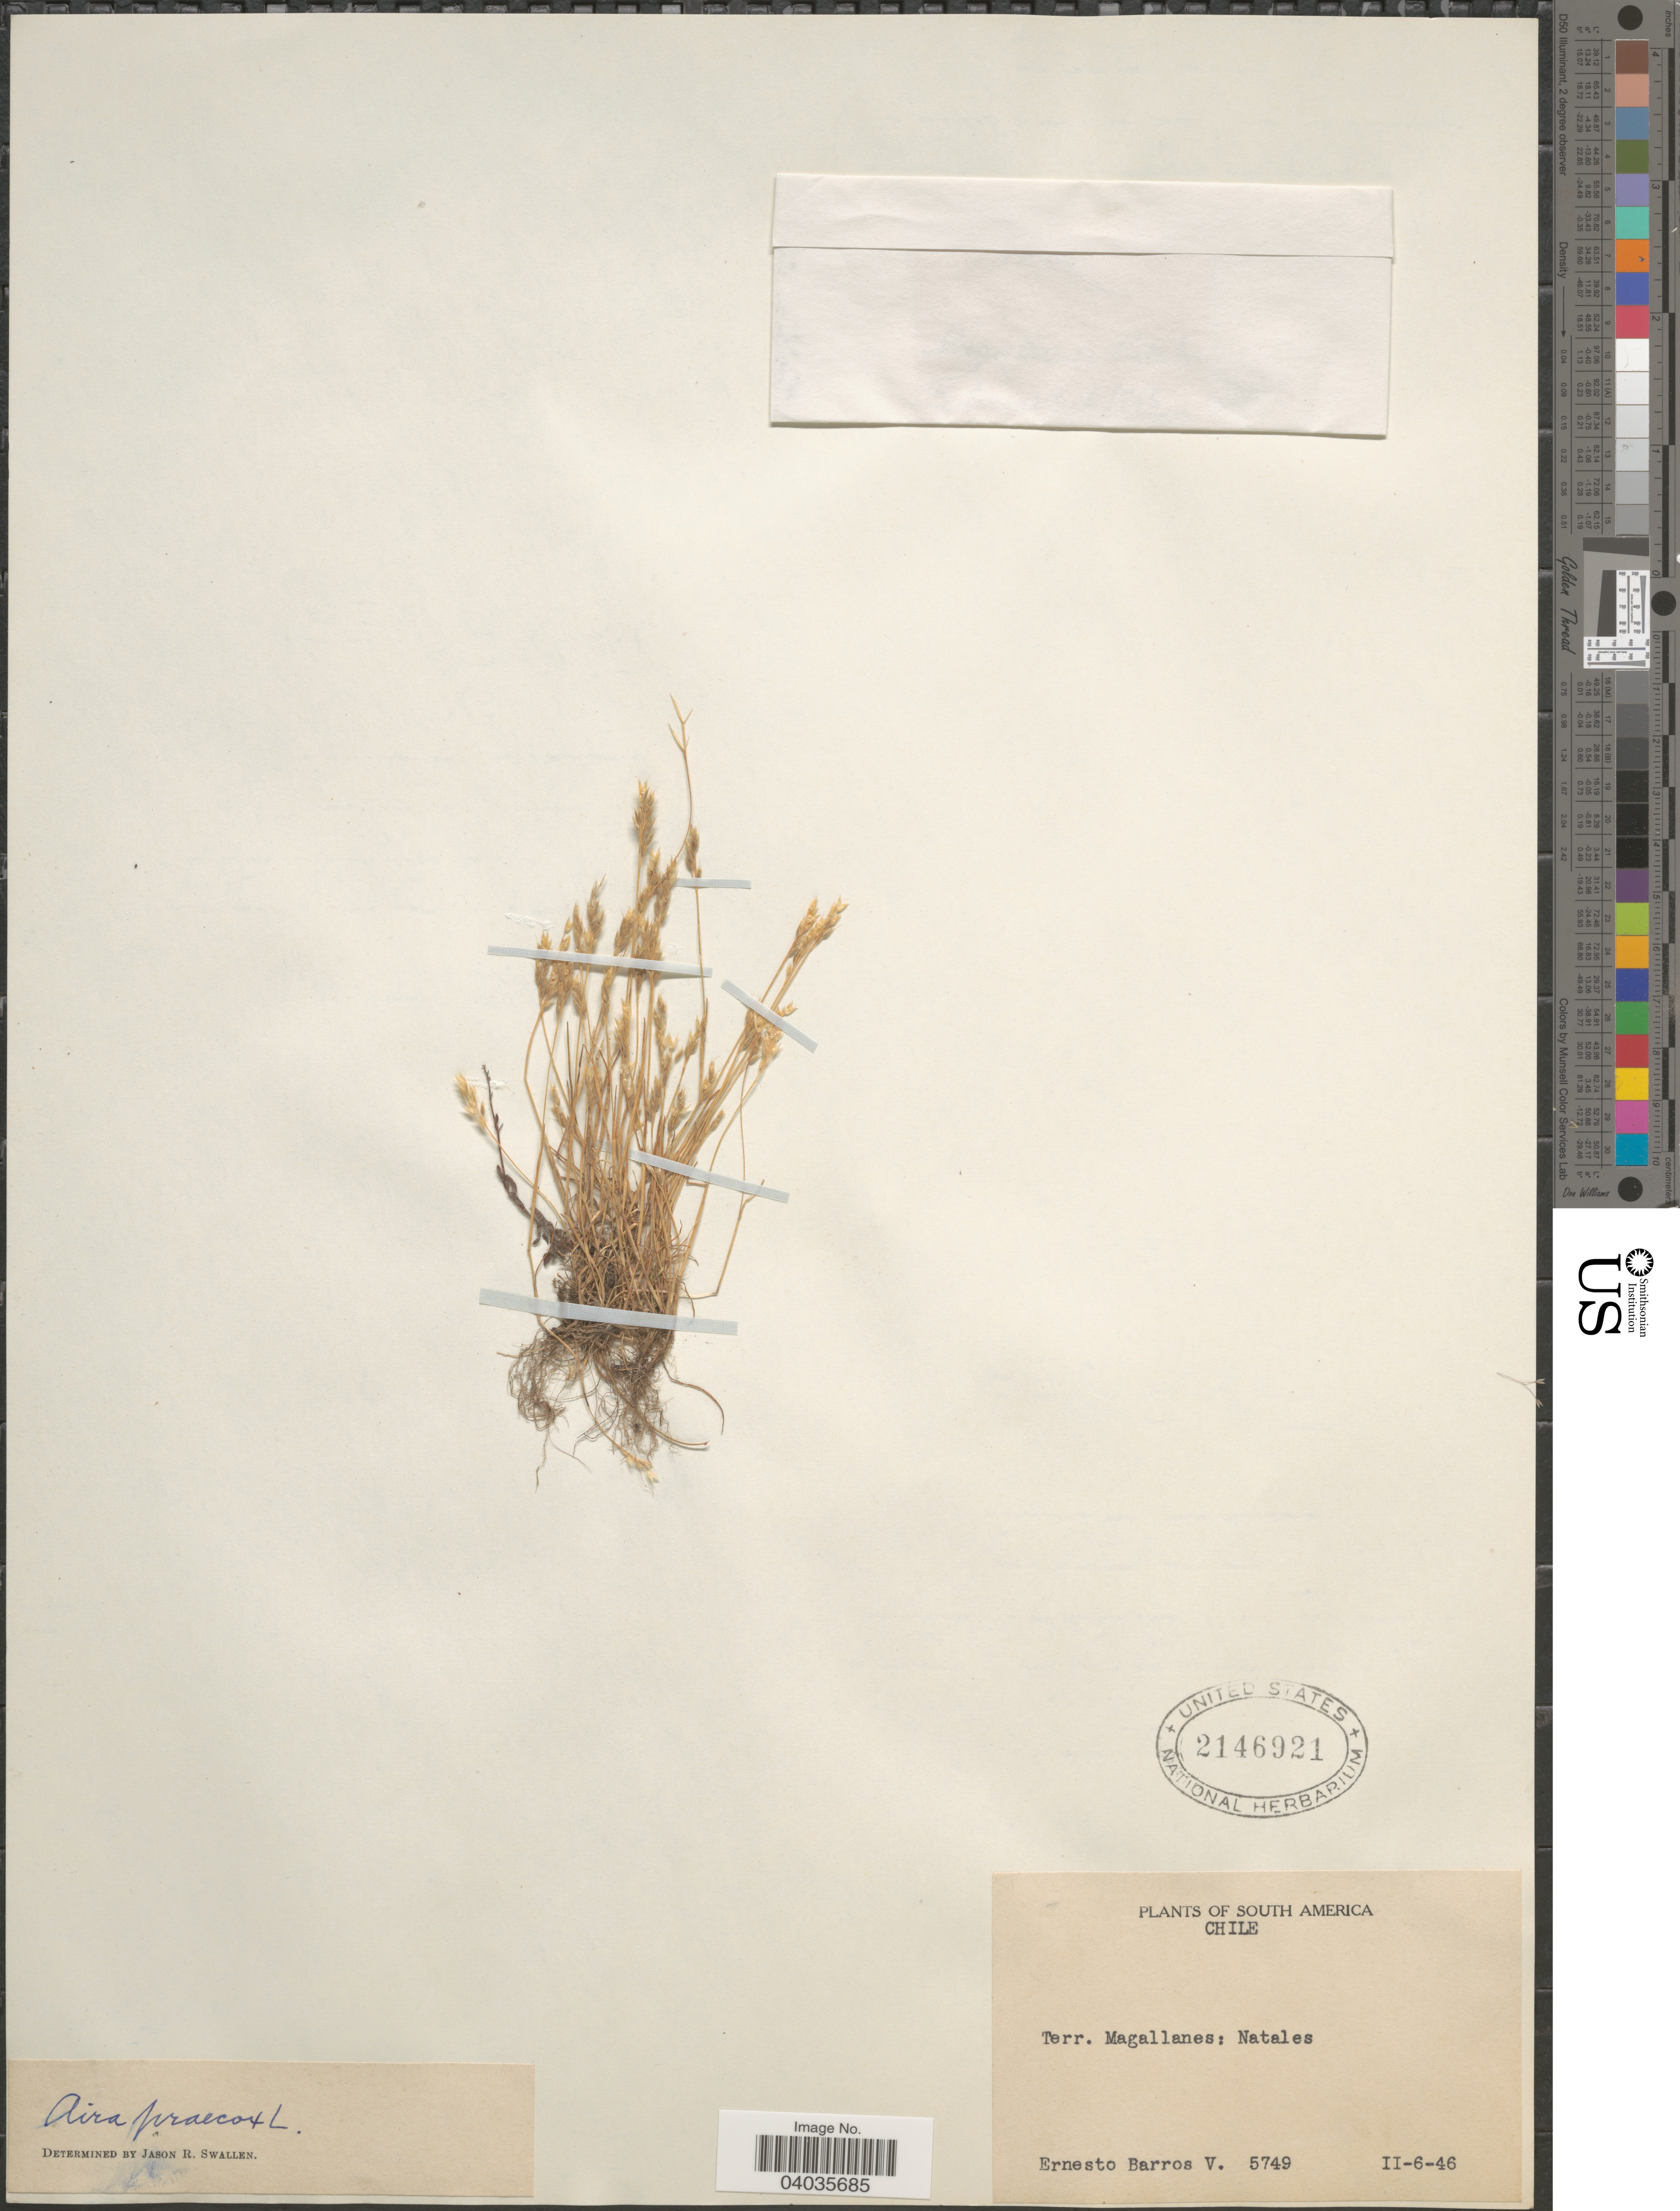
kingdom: Plantae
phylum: Tracheophyta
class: Liliopsida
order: Poales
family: Poaceae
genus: Aira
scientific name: Aira praecox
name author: L.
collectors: E. Barros V.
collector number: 5749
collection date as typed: Transcribed d/m/y: 6/2/46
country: Chile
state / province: Magallanes y de la Antártica Chilena (XII)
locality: Terr. Magallanes: Natales.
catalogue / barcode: US 2146921